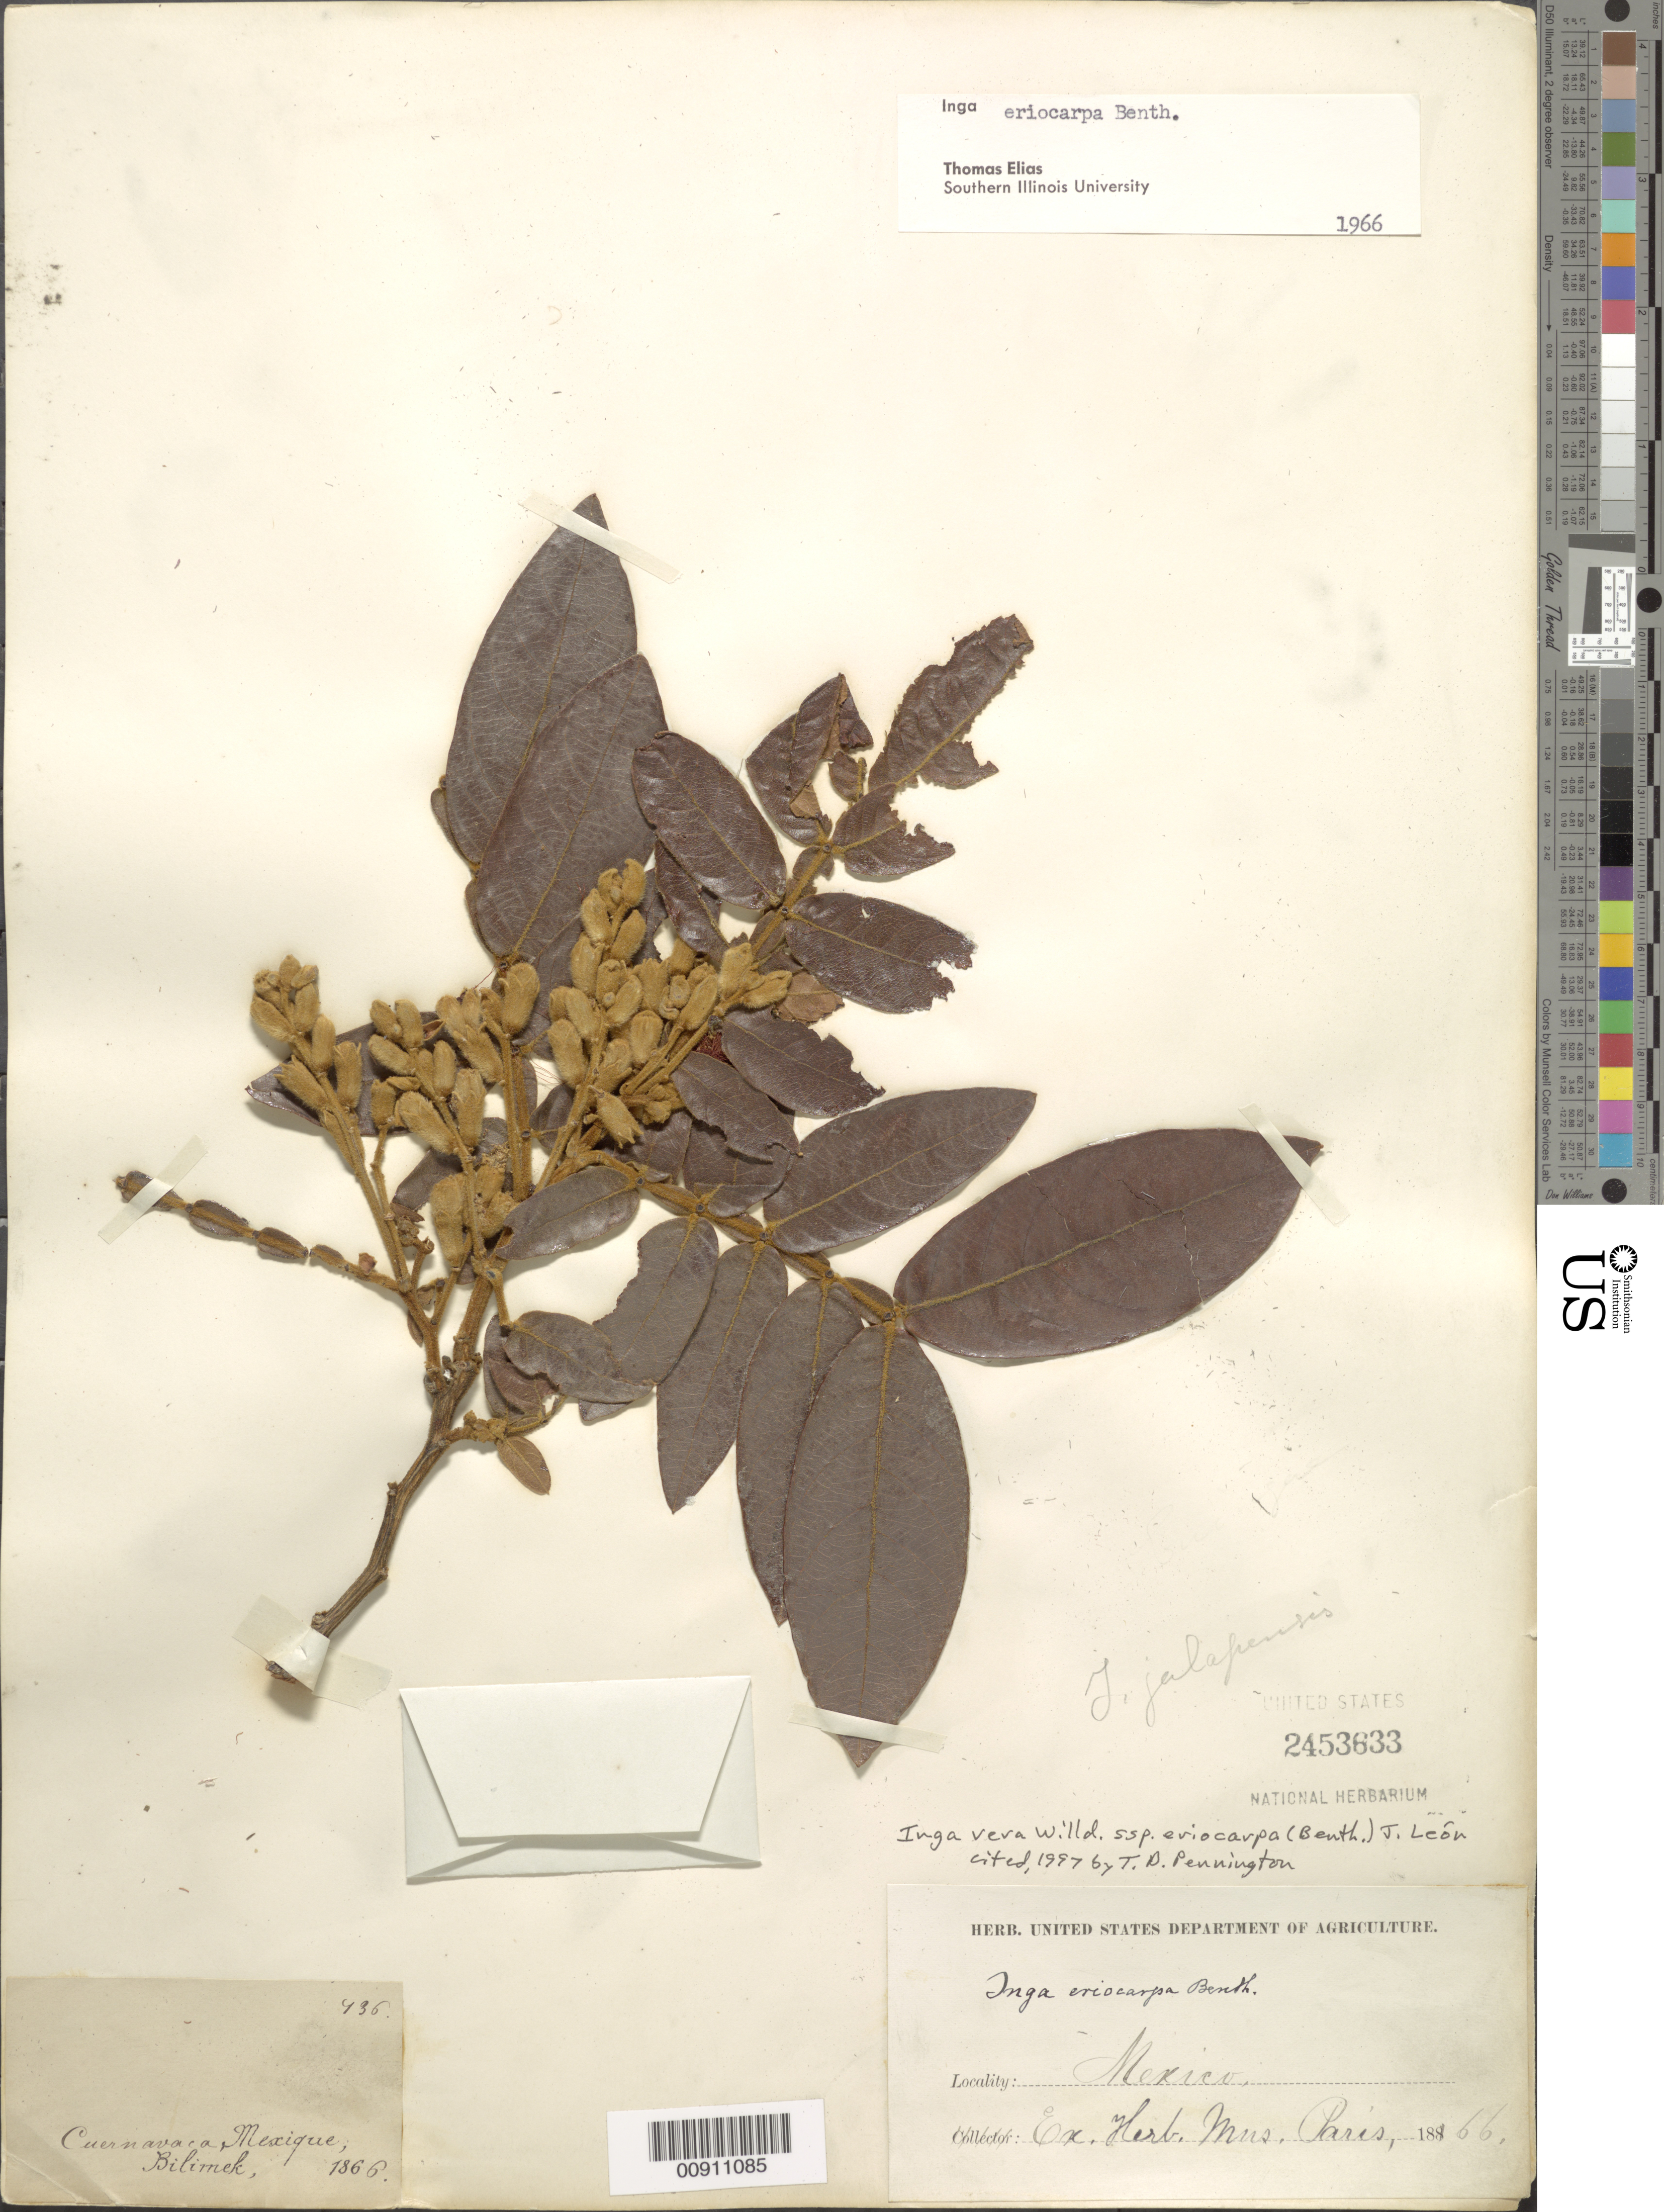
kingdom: Plantae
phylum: Tracheophyta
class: Magnoliopsida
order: Fabales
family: Fabaceae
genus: Inga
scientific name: Inga vera subsp. eriocarpa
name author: (Benth.) J. León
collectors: D. Bilimek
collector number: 436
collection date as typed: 1866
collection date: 1866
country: Mexico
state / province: Morelos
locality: Cuernavaca.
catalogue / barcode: US 2453633